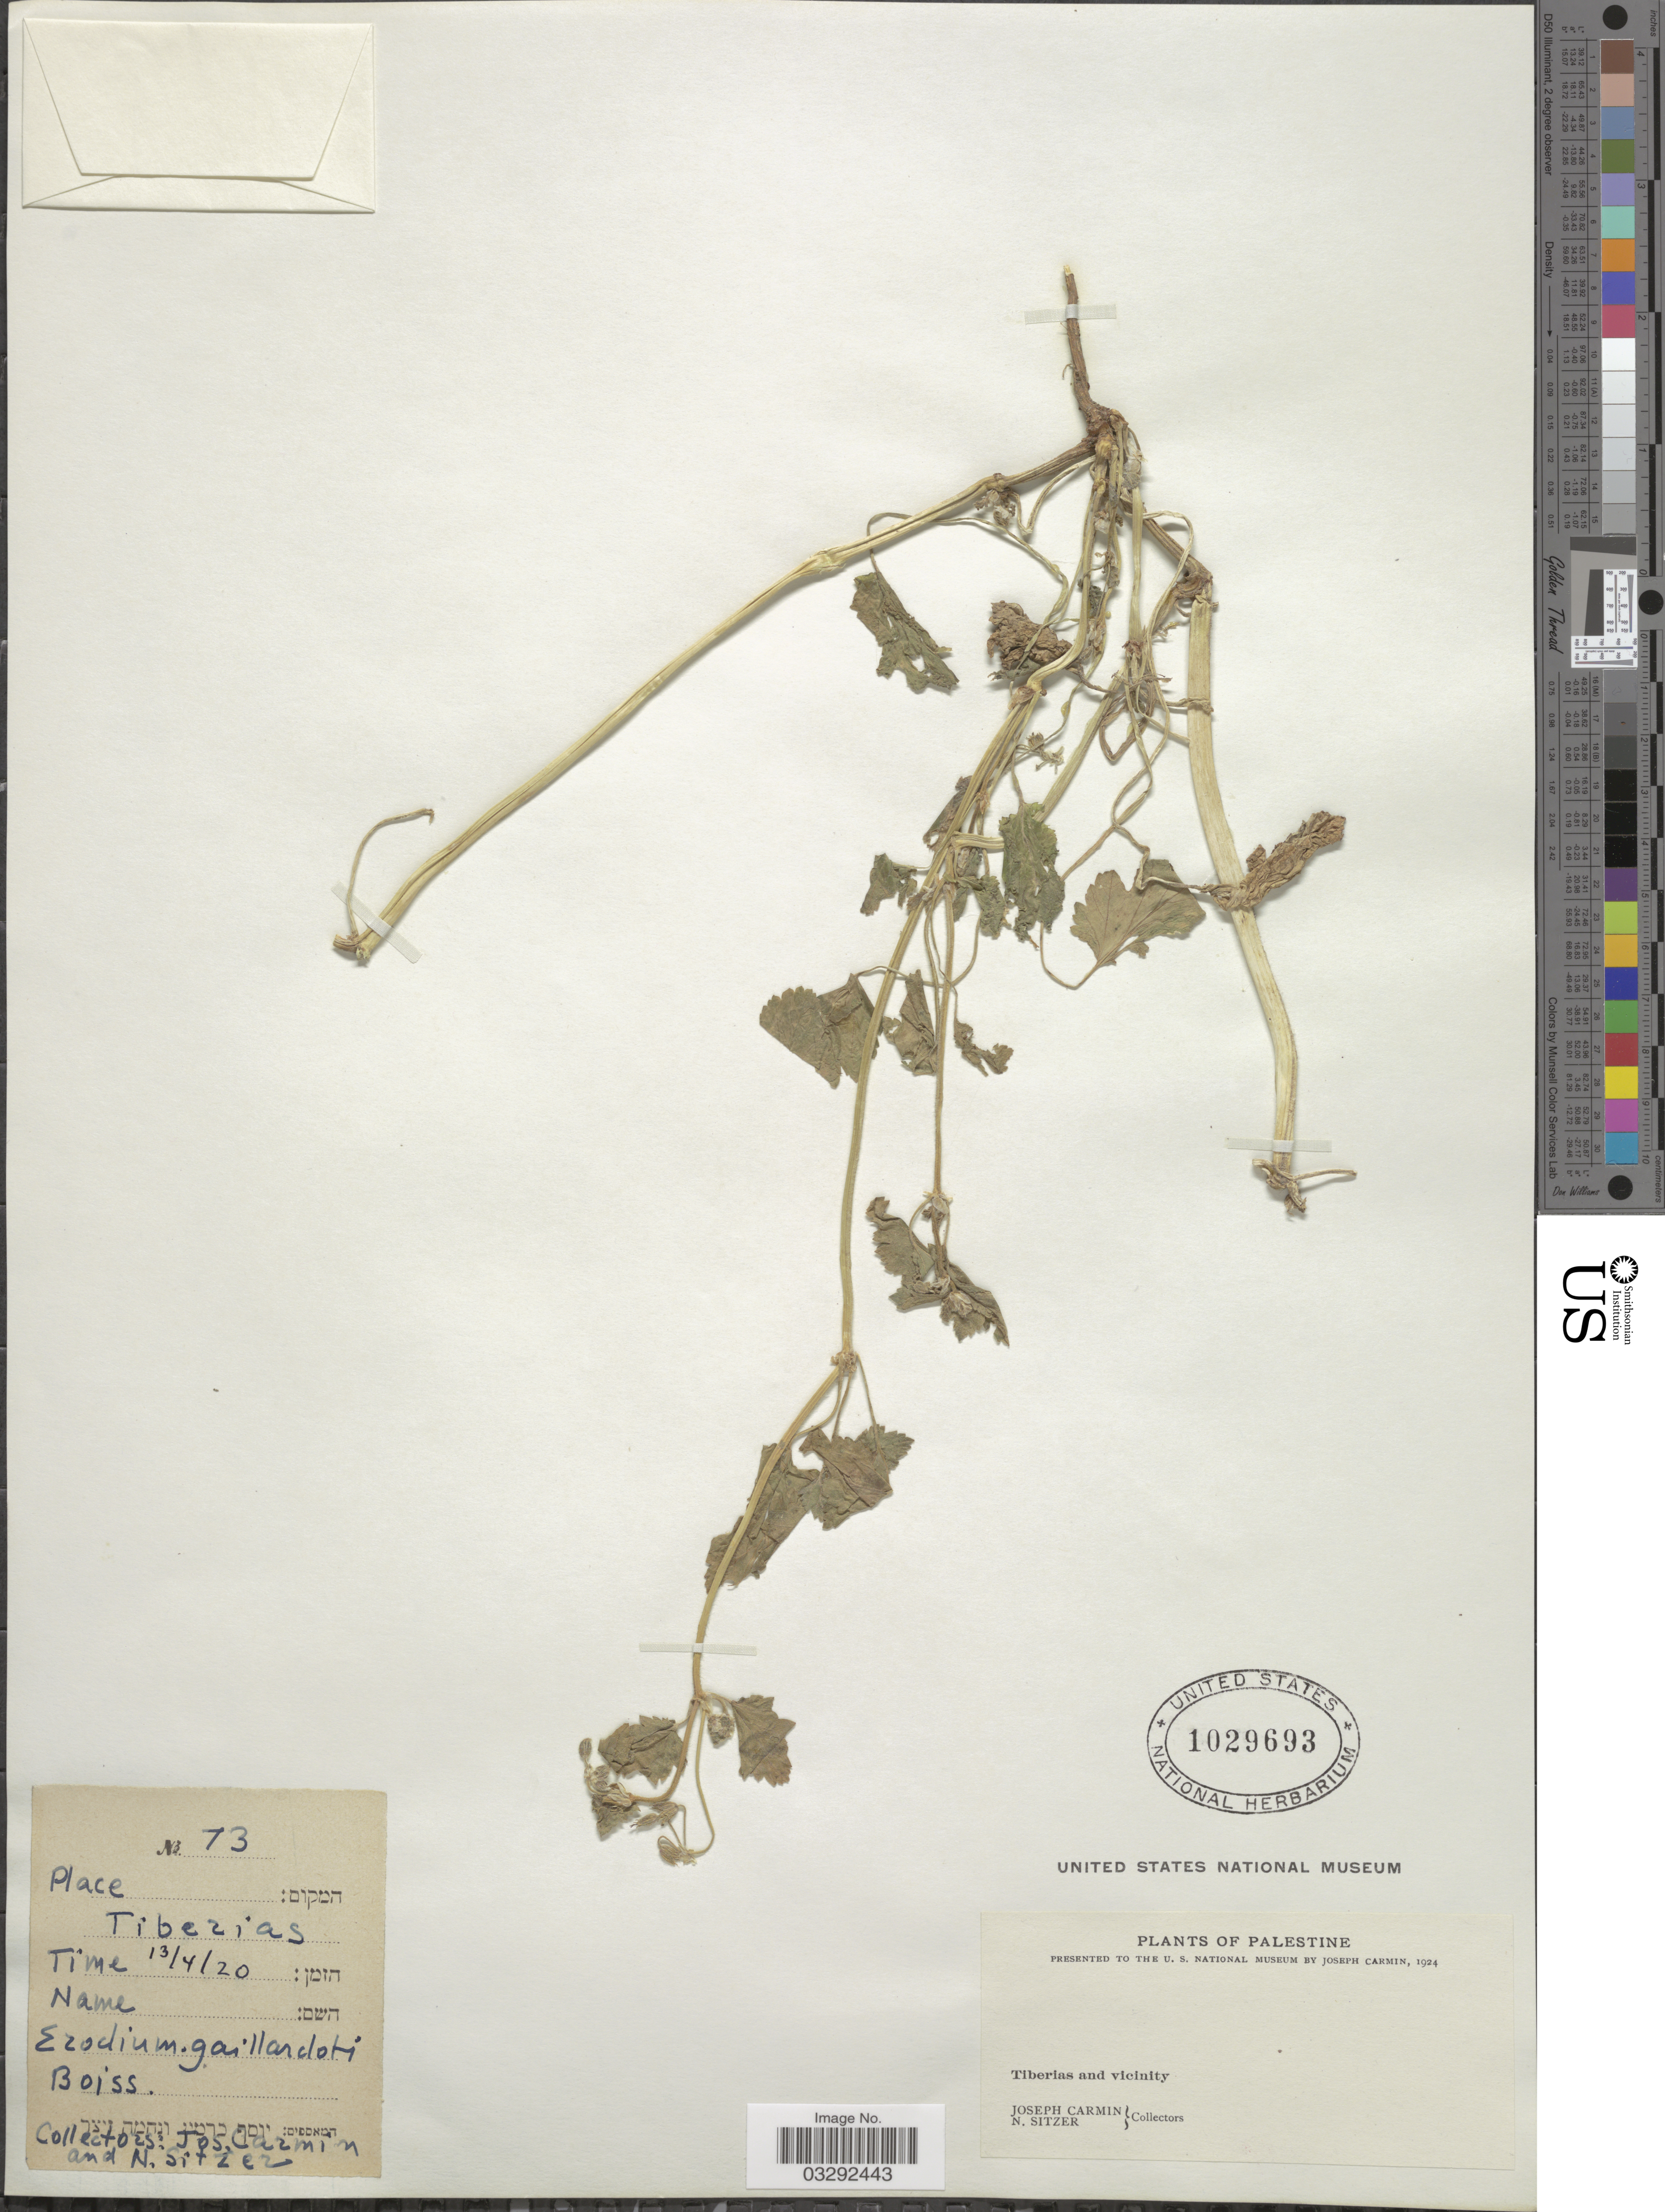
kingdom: Plantae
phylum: Tracheophyta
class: Magnoliopsida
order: Geraniales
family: Geraniaceae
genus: Erodium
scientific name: Erodium gaillardotii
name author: Boiss.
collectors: J. Carmin & N. Sitzer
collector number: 73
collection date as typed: Transcribed d/m/y: 13/4/20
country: Israel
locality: Palestine. Tiberias and vicinity.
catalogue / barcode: US 1029693